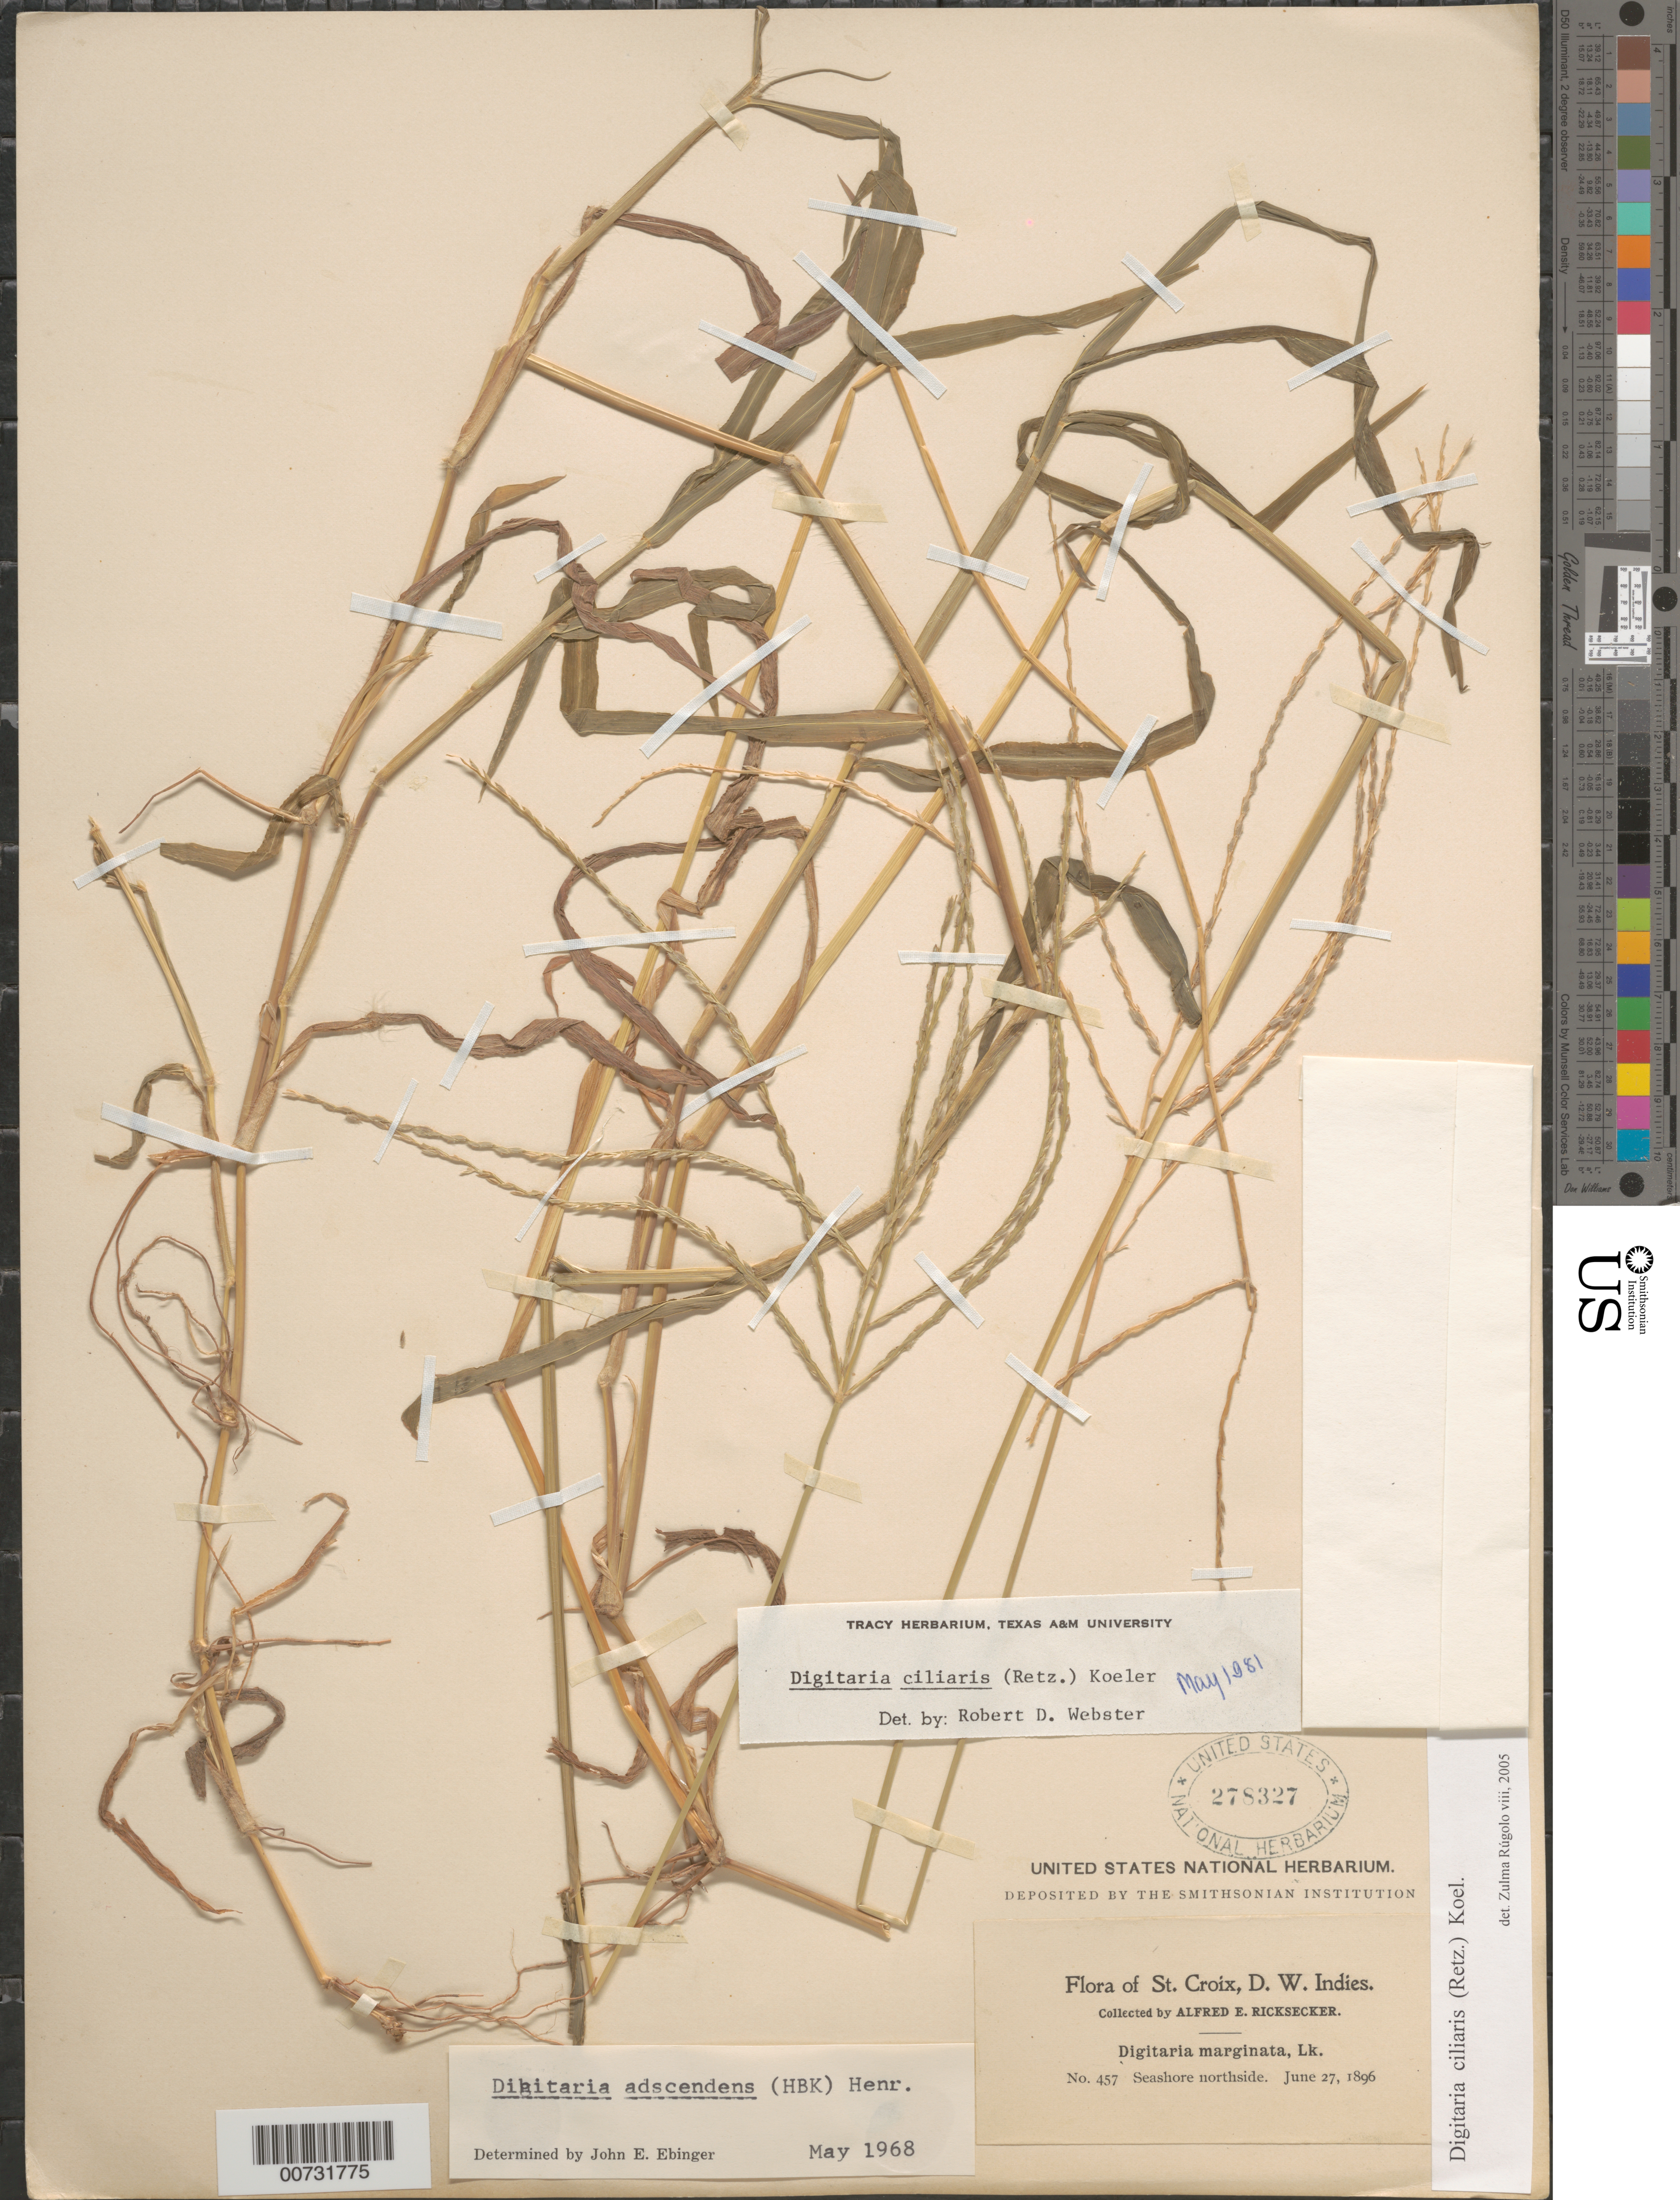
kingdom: Plantae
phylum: Tracheophyta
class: Liliopsida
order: Poales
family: Poaceae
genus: Digitaria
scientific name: Digitaria ciliaris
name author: (Retz.) Koeler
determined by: Webster, Robert D.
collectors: A. E. Ricksecker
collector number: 457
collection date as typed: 27 Jun 1896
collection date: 1896-06-27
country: U.S. Virgin Islands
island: St. Croix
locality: Seashore, northside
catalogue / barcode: US 278327